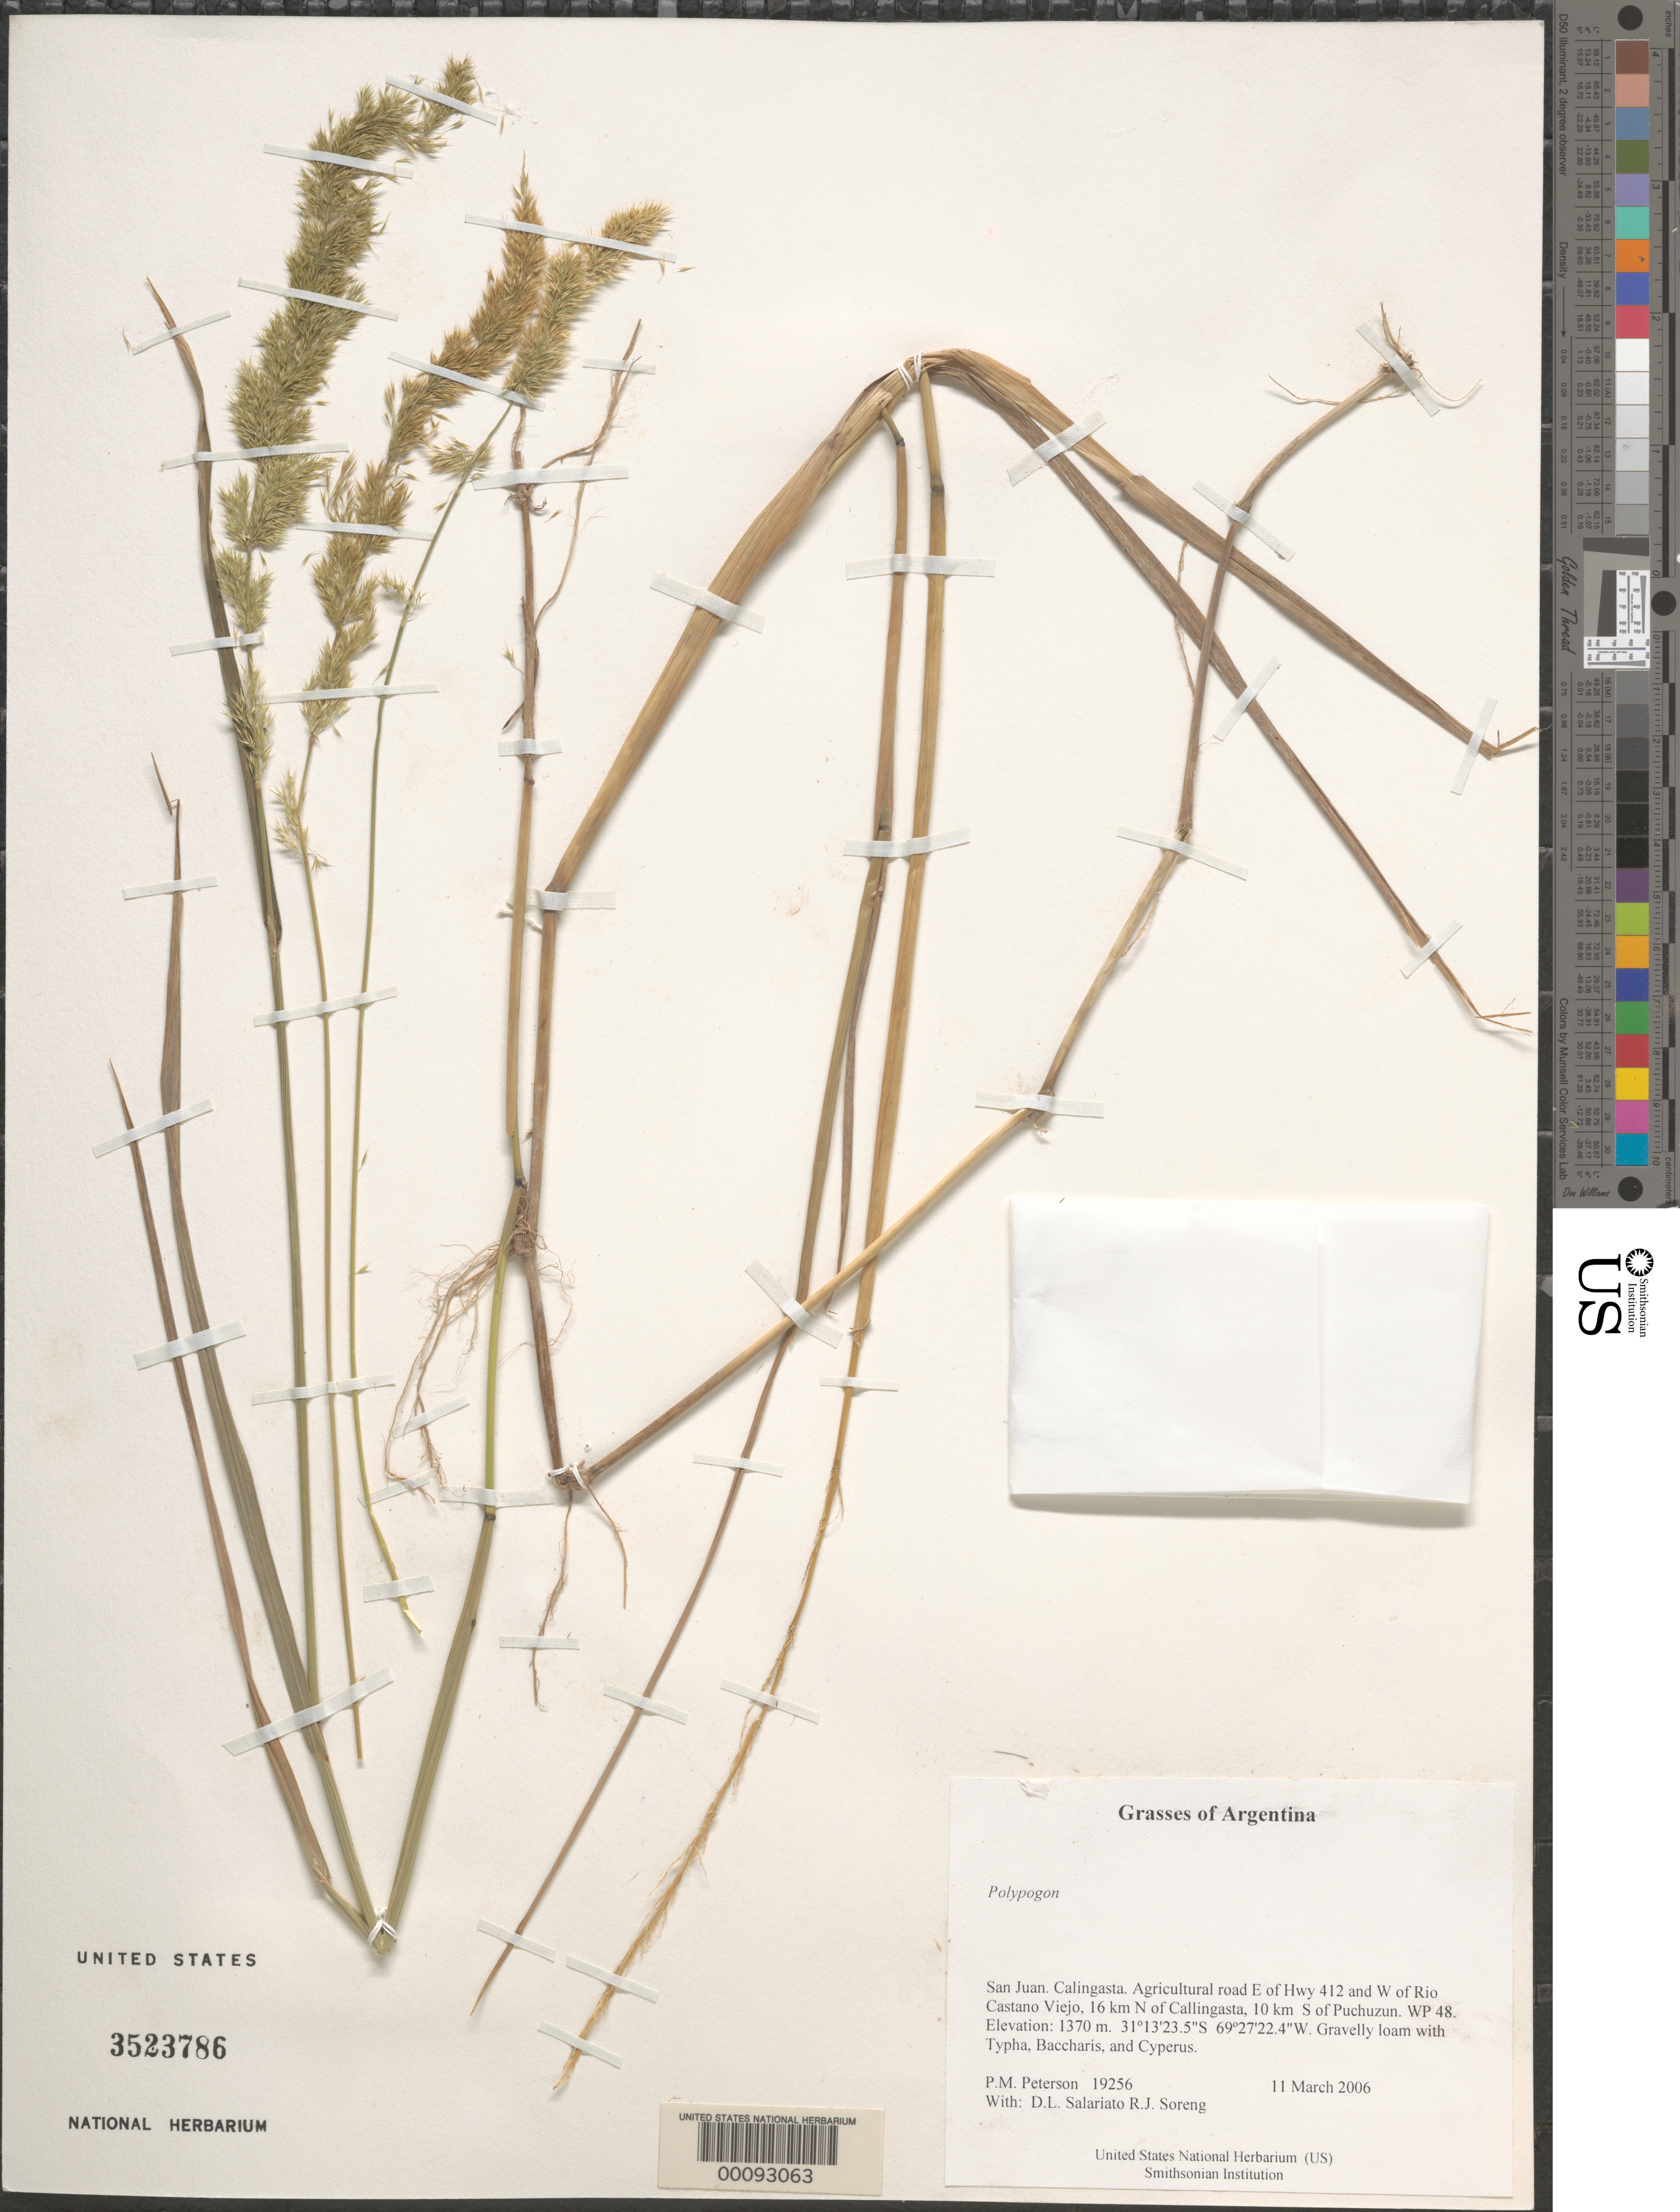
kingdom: Plantae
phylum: Tracheophyta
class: Liliopsida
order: Poales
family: Poaceae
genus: Polypogon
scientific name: Polypogon sp.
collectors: P. M. Peterson, R. J. Soreng, D. Salariato & A. Panizza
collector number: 19256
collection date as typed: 11 Mar 2006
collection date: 2006-03-11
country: Argentina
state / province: San Juan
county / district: Calingasta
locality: Agricultural road E of Hwy 412 and W of Rio Castano Viejo, 16 km N of Calingasta, 10 km S of Puchuzun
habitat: Gravelly loam with Typha, Baccharis, and Cyperus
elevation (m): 1370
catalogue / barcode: US 3523786